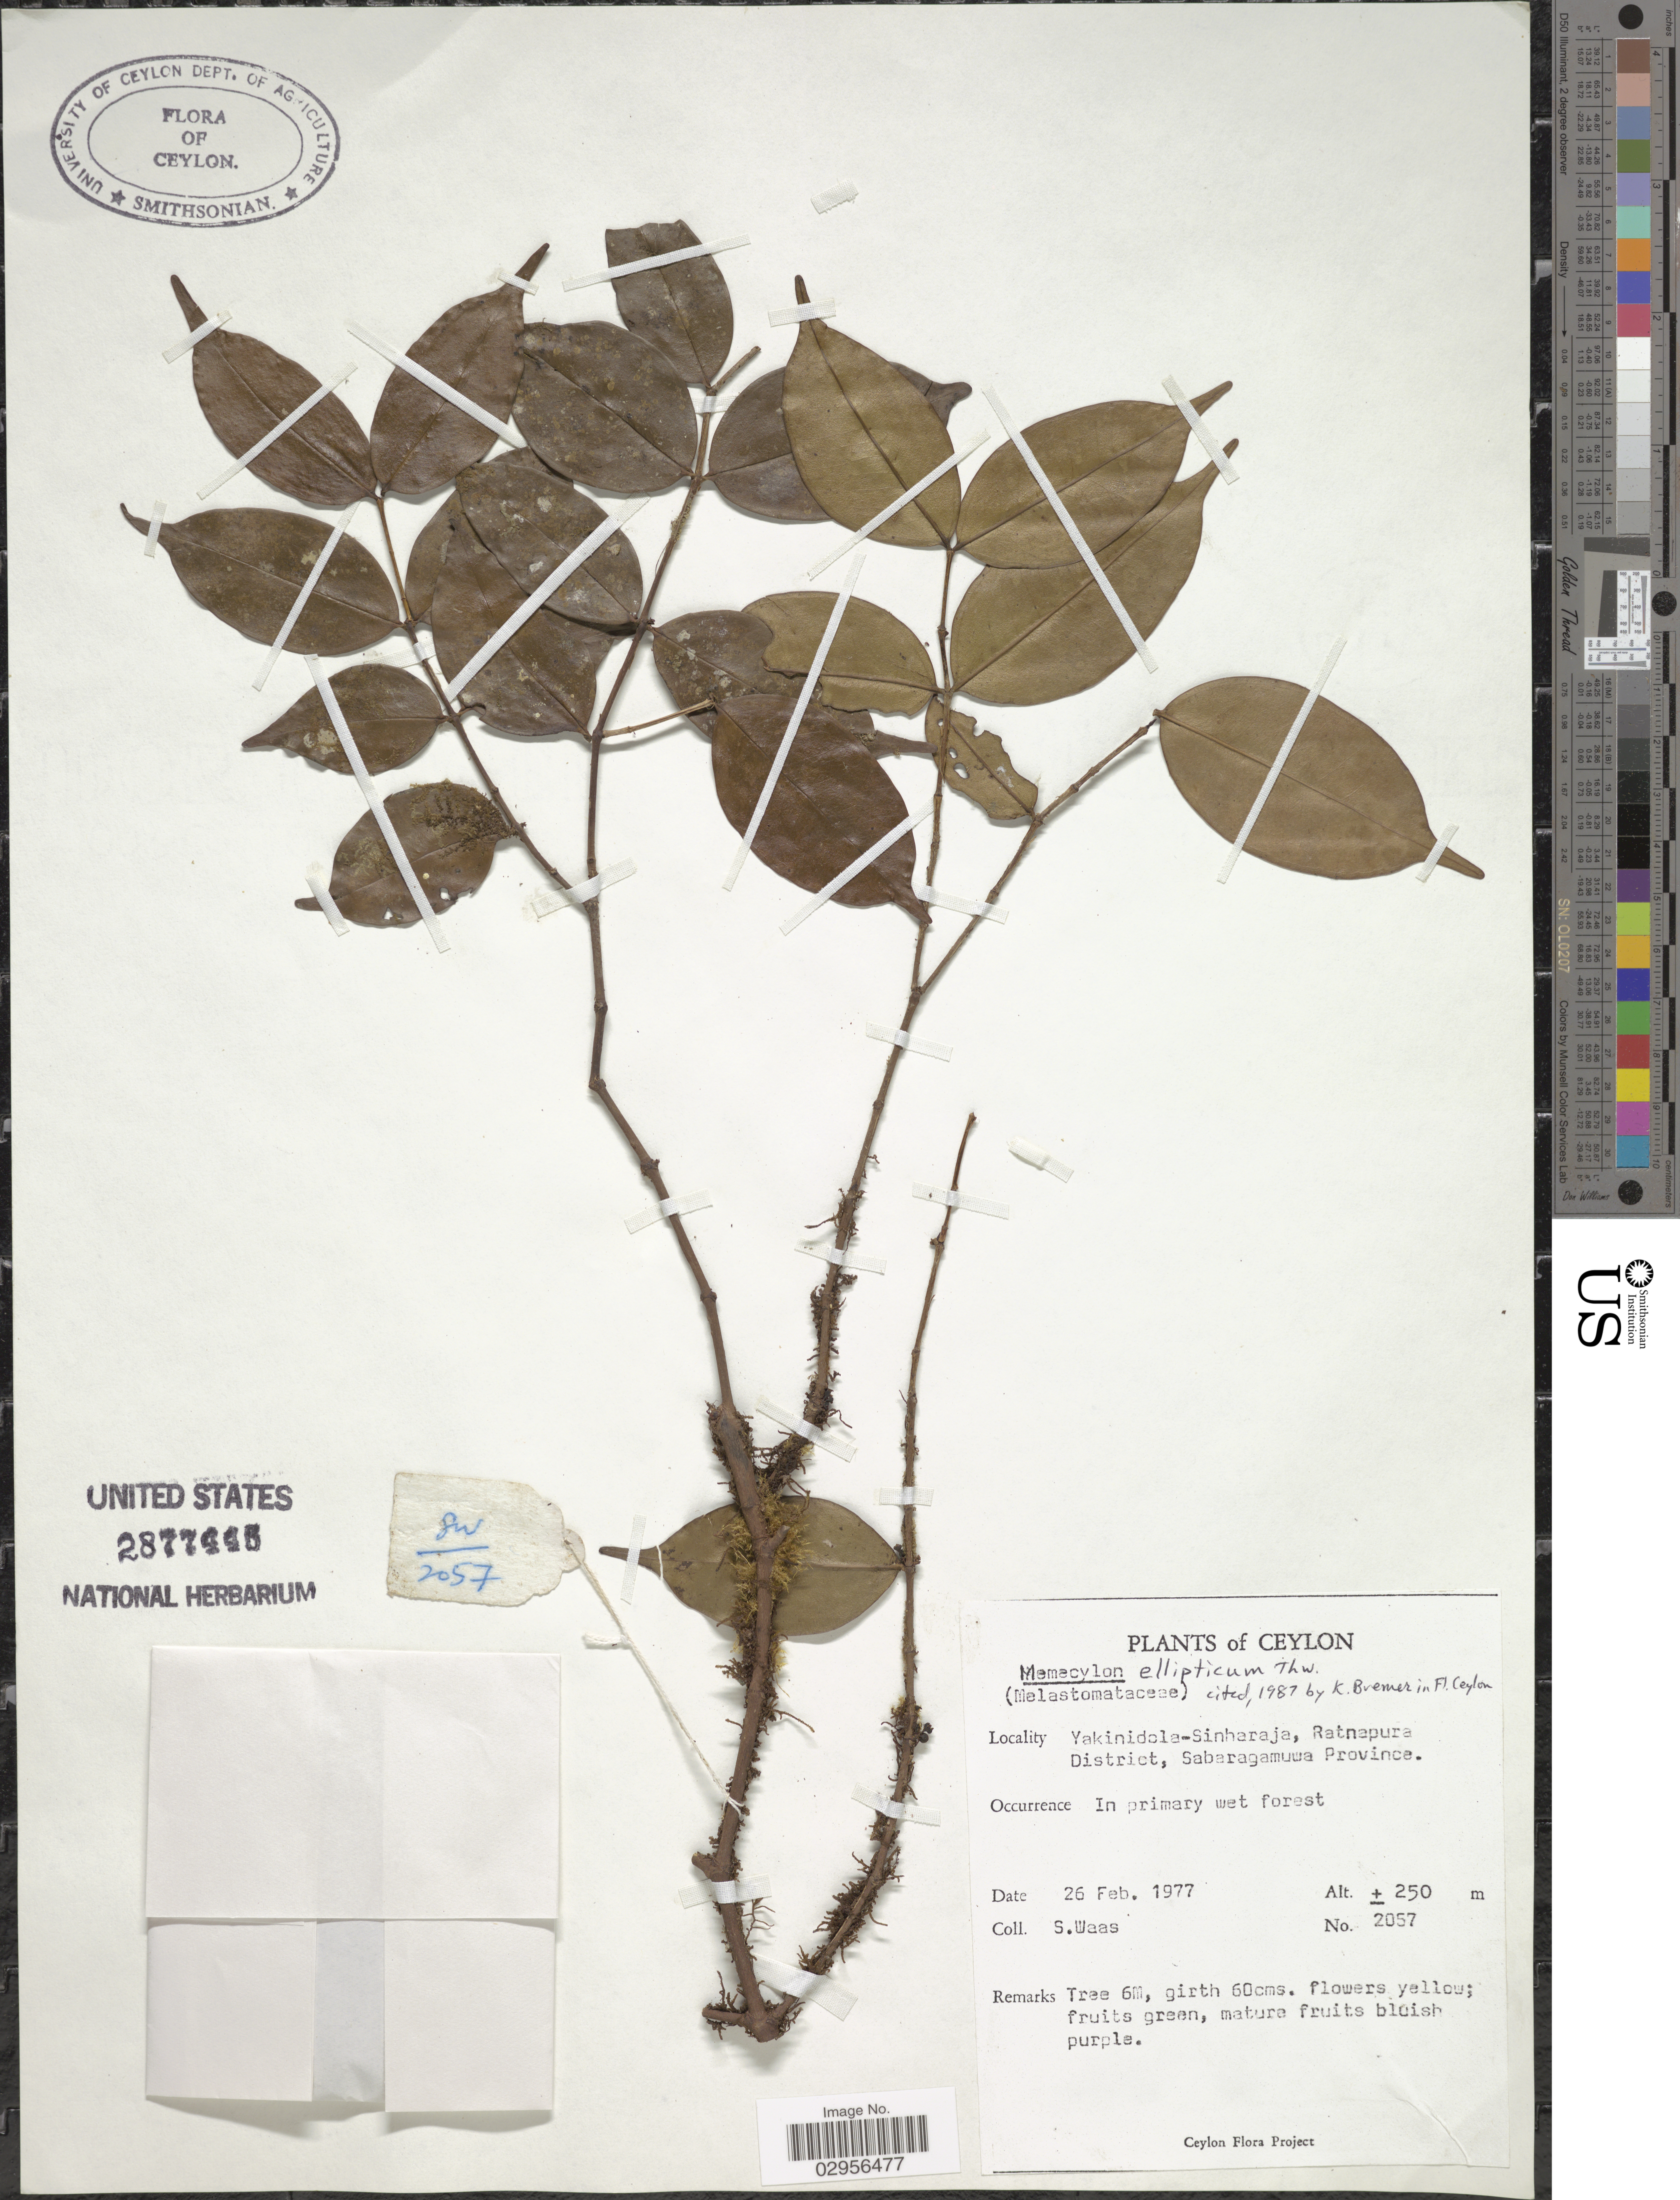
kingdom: Plantae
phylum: Tracheophyta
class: Magnoliopsida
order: Myrtales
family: Melastomataceae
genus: Memecylon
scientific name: Memecylon ellipticum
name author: Thwaites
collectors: S. Waas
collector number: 2057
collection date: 1977-02-26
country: Sri Lanka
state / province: Sabaragamuwa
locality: Yakinidola-Sinharaja, Ratnapura District, Sabaragamuwa Province.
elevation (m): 250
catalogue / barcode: US 2877445